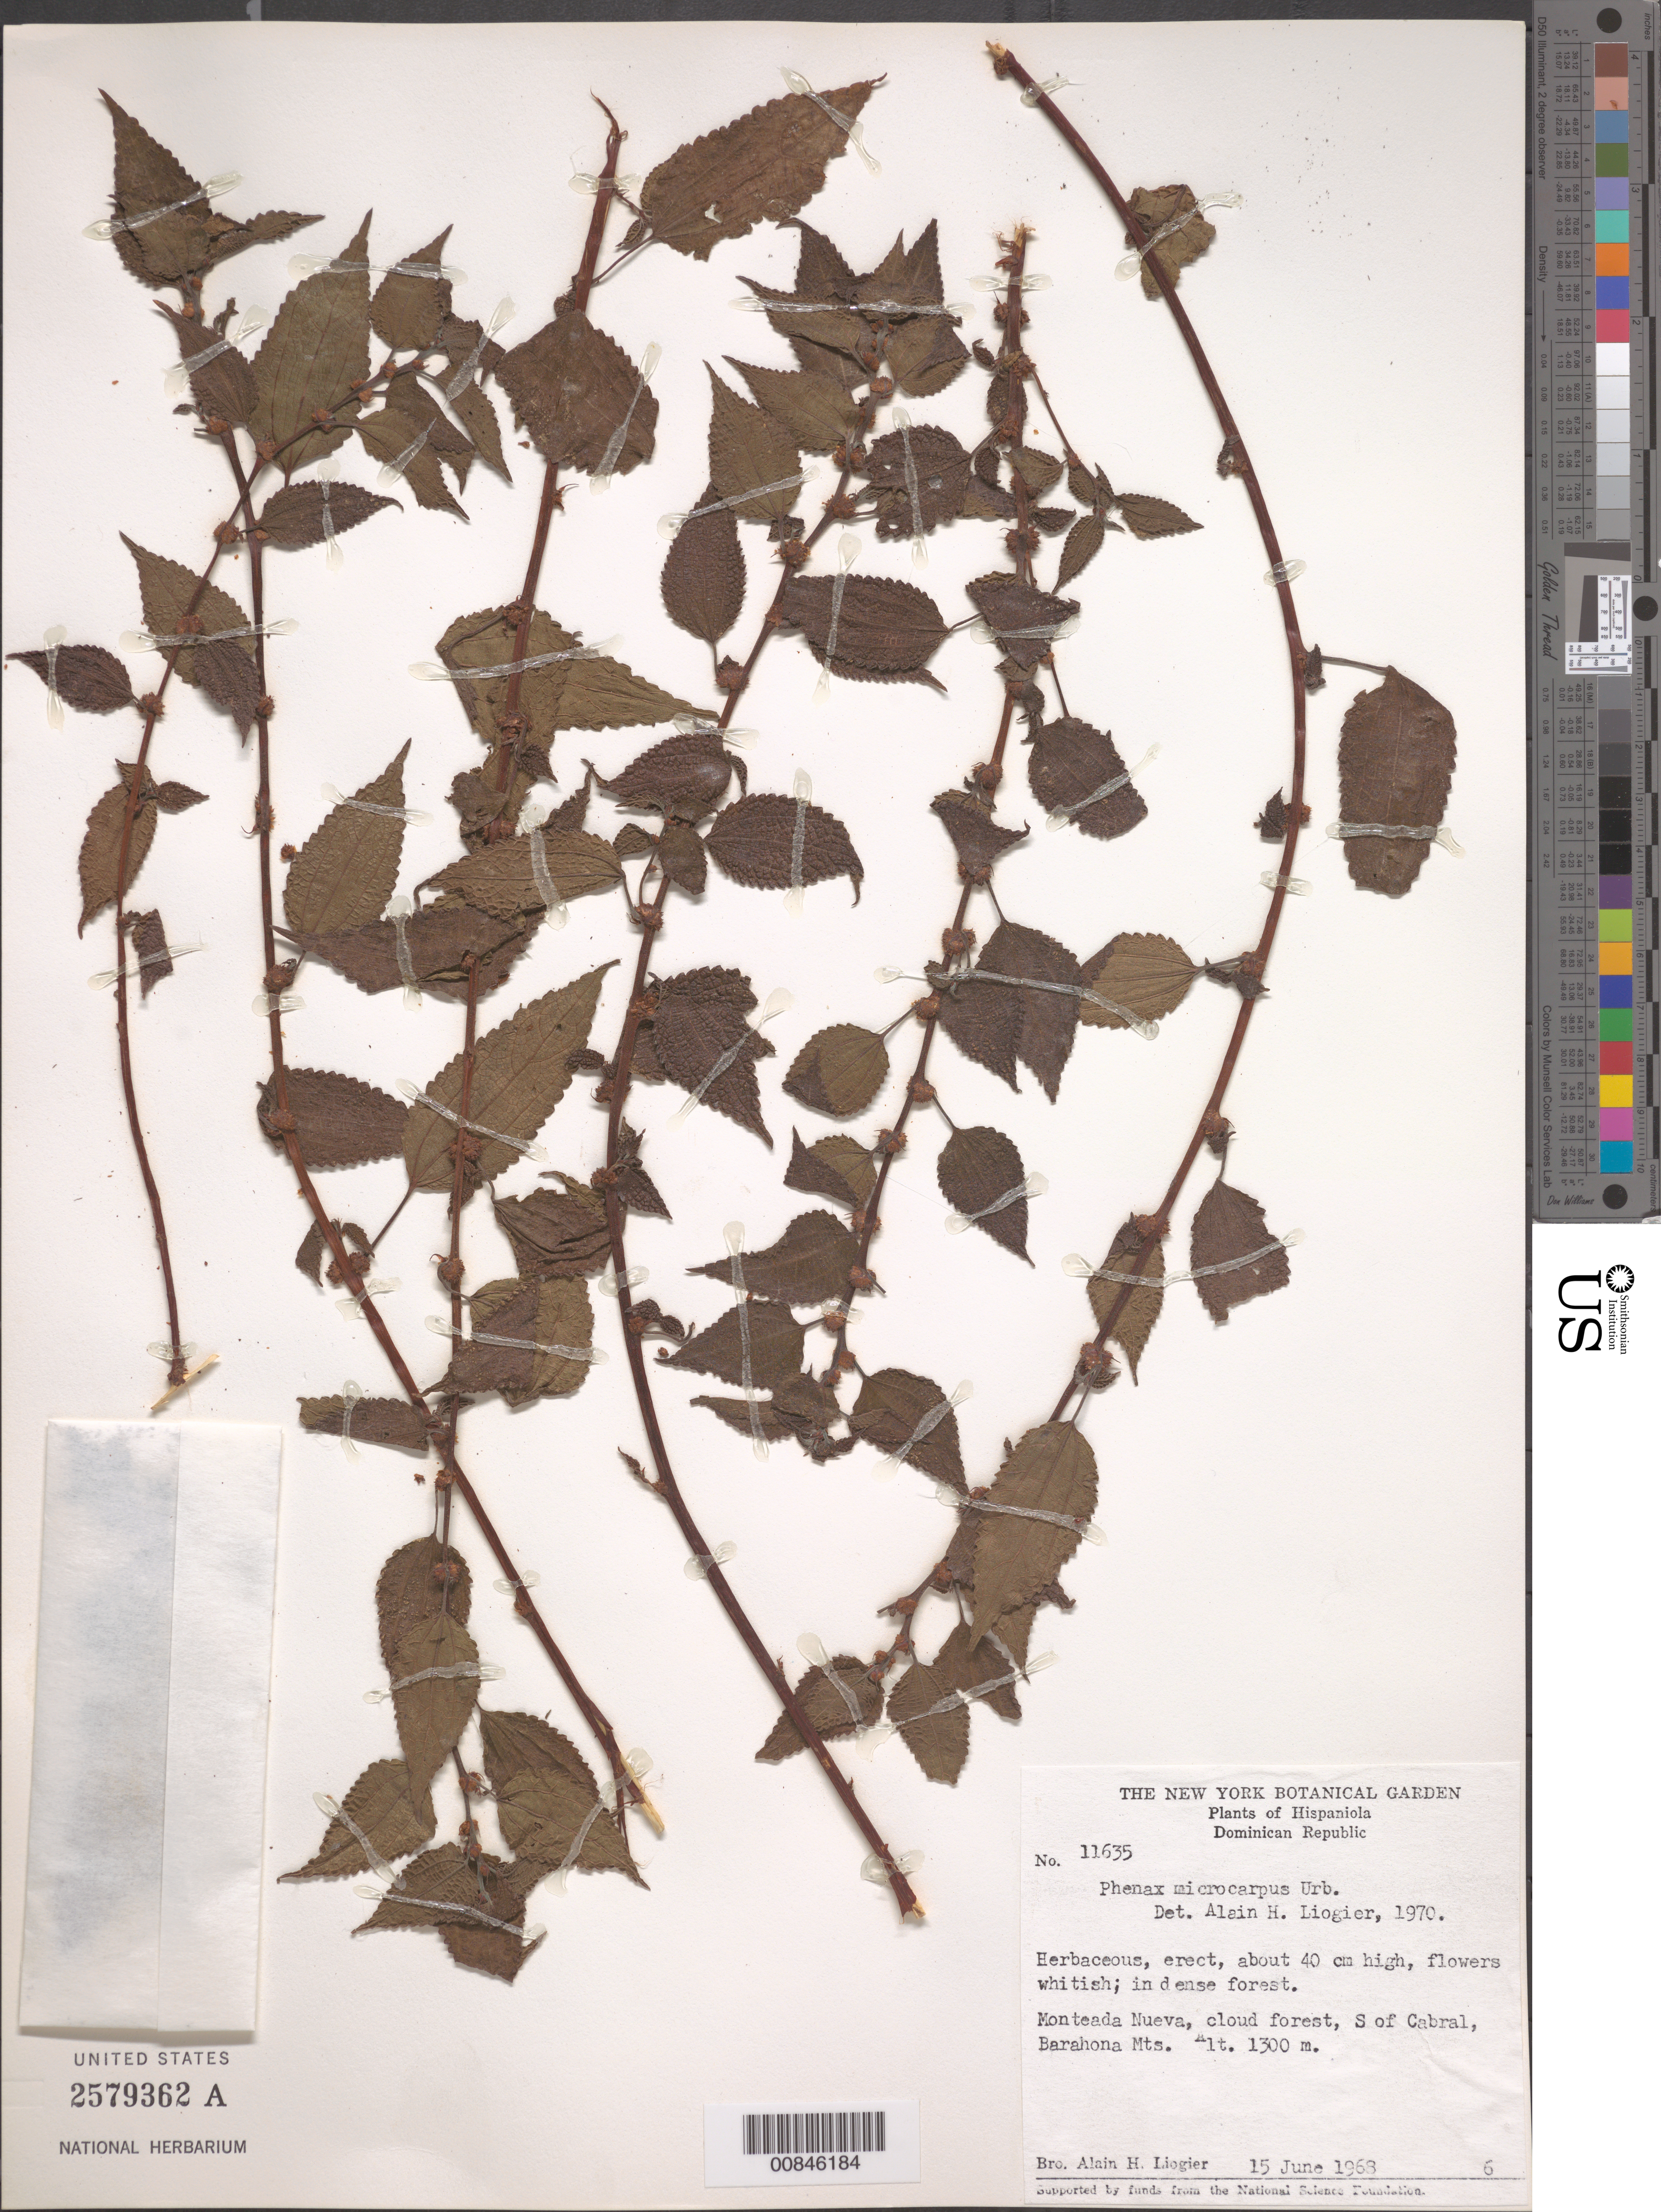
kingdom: Plantae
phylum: Tracheophyta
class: Magnoliopsida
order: Rosales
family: Urticaceae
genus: Phenax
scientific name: Phenax microcarpus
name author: Urb.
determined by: Liogier, Alain H.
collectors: A. H. Liogier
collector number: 11635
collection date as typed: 15 Jun 1968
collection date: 1968-06-15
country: Dominican Republic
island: Hispaniola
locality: Monteada Nueva, S. of Cabral, Barahona Mts.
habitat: In dense cloud forest.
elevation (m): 1300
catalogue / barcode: US 2579362A